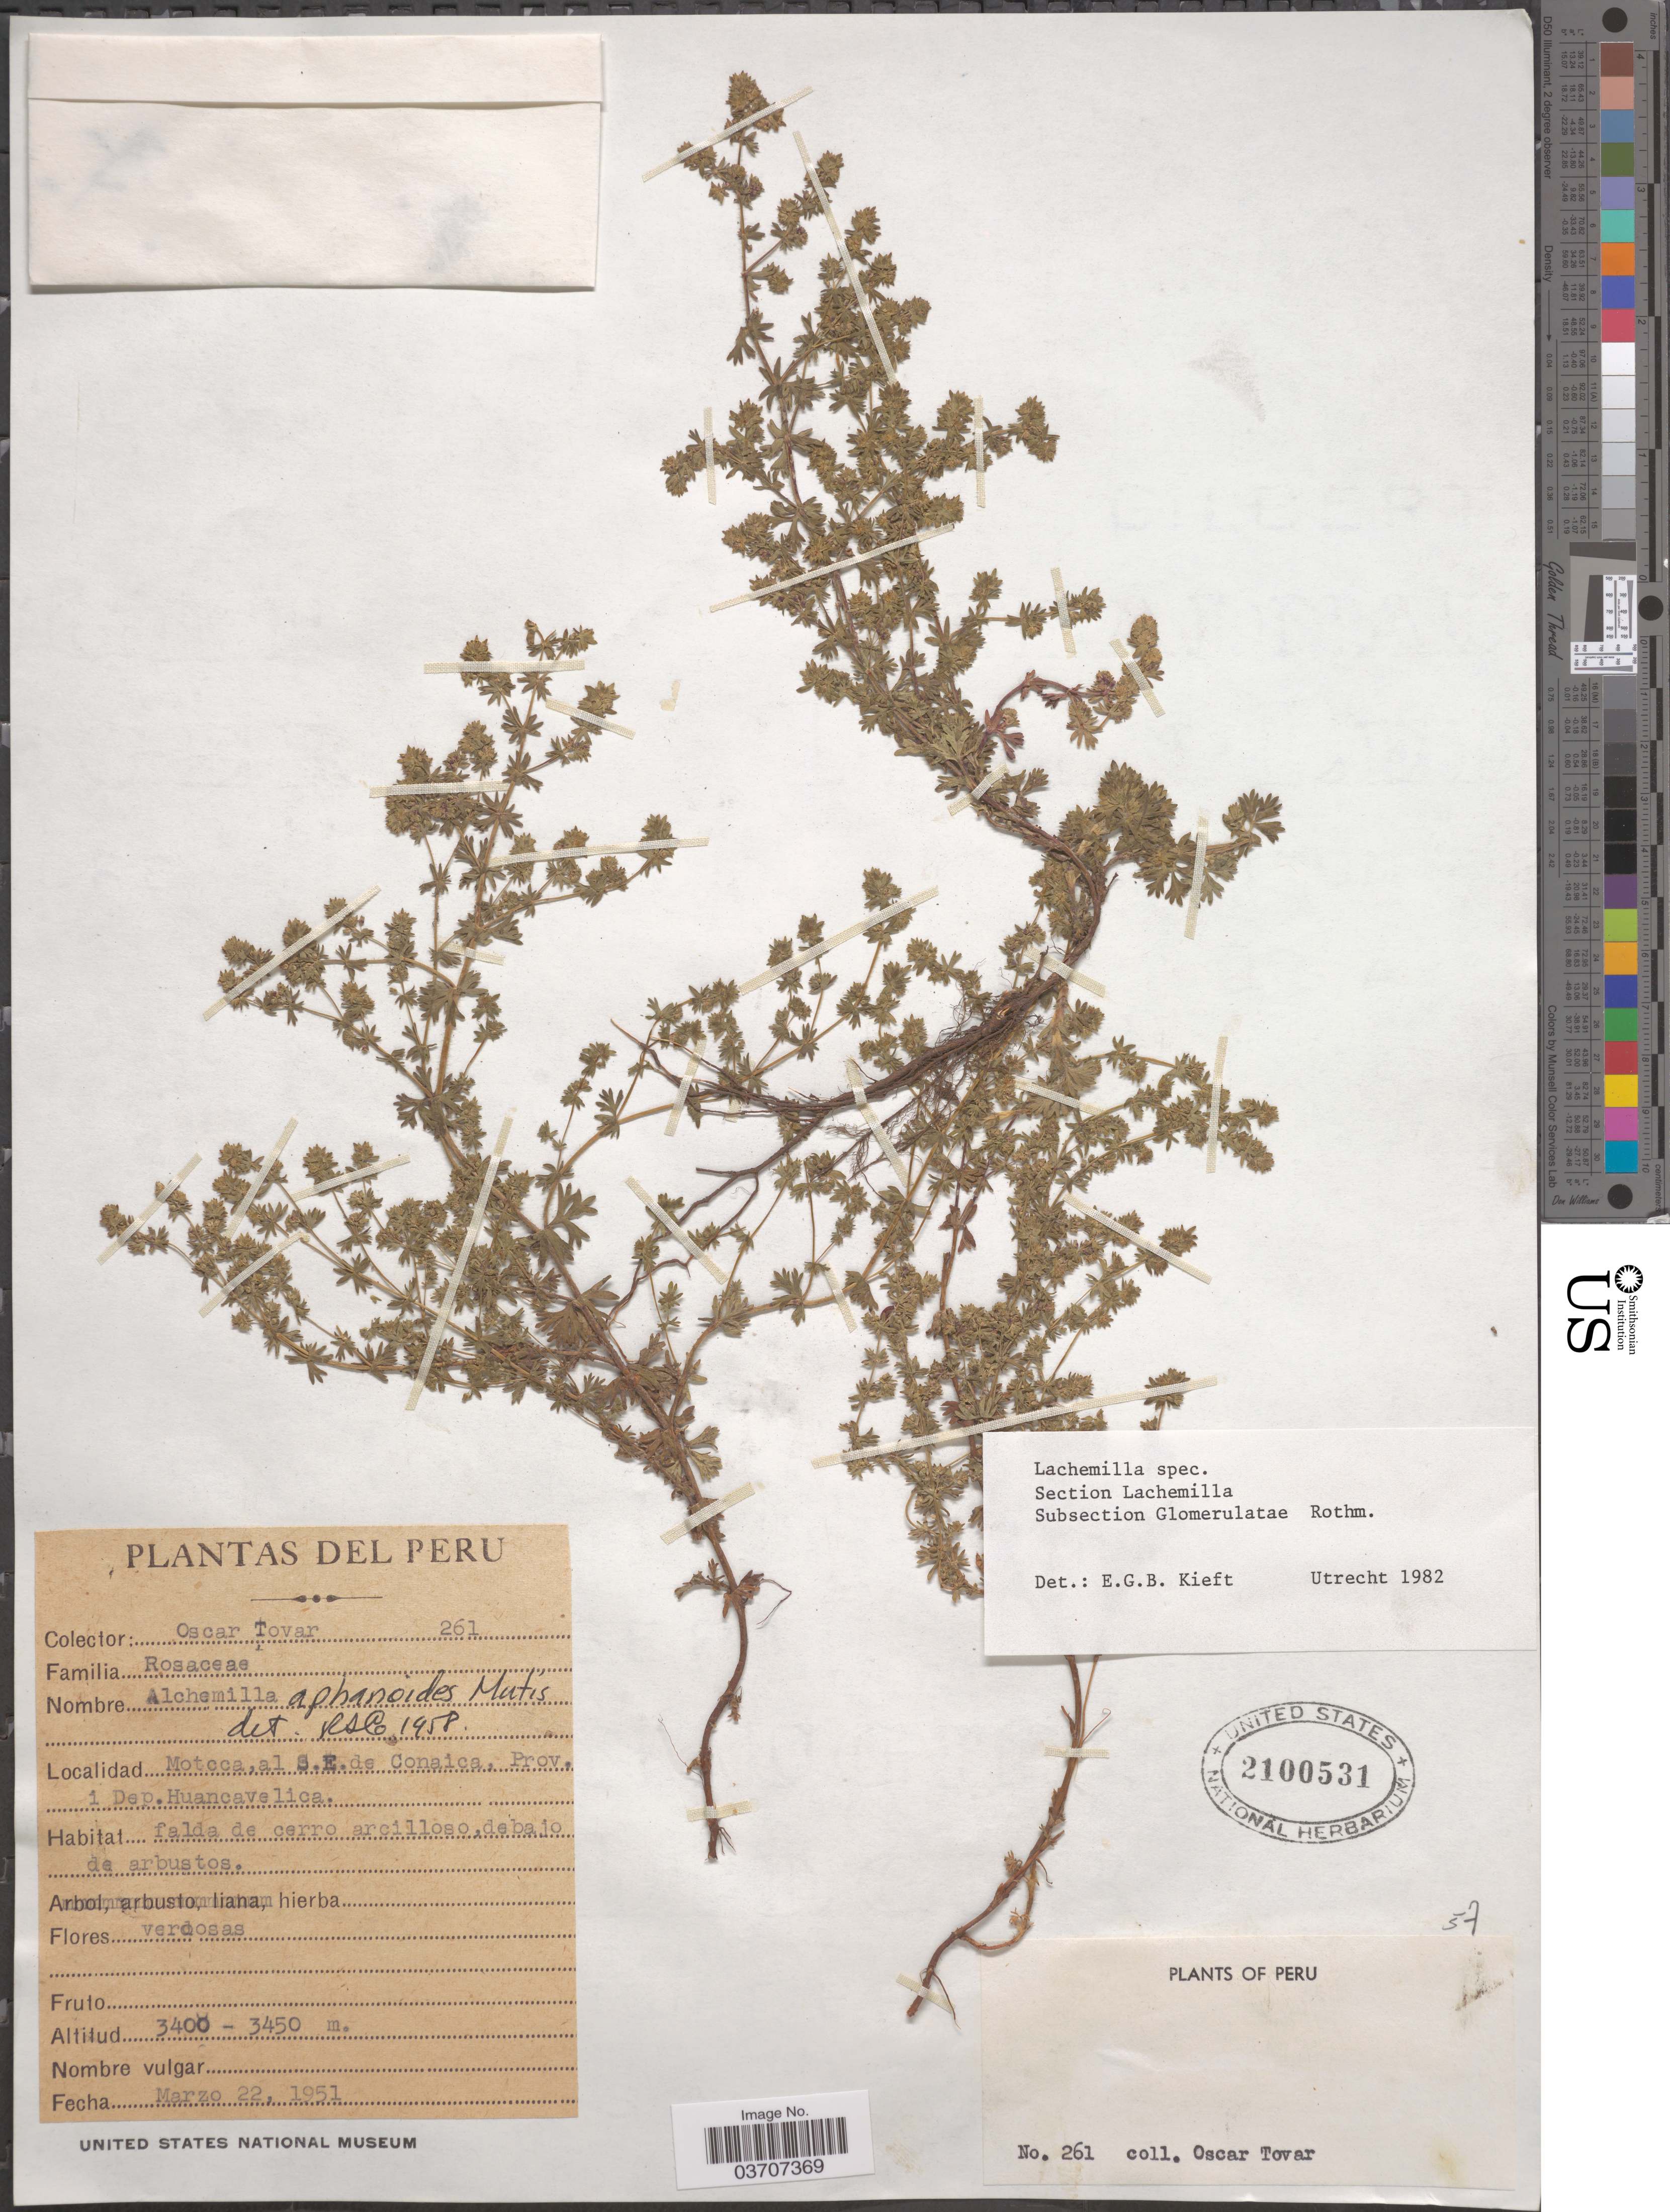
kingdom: Plantae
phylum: Tracheophyta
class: Magnoliopsida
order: Rosales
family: Rosaceae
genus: Lachemilla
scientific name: Lachemilla sp.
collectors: Ó. Tovar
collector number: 261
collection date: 1951-03-22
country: Peru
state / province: Huancavelica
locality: Motcca, al S.E. de Conaica, Prov. i Dep. Huancavelica.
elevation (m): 3400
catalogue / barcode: US 2100531